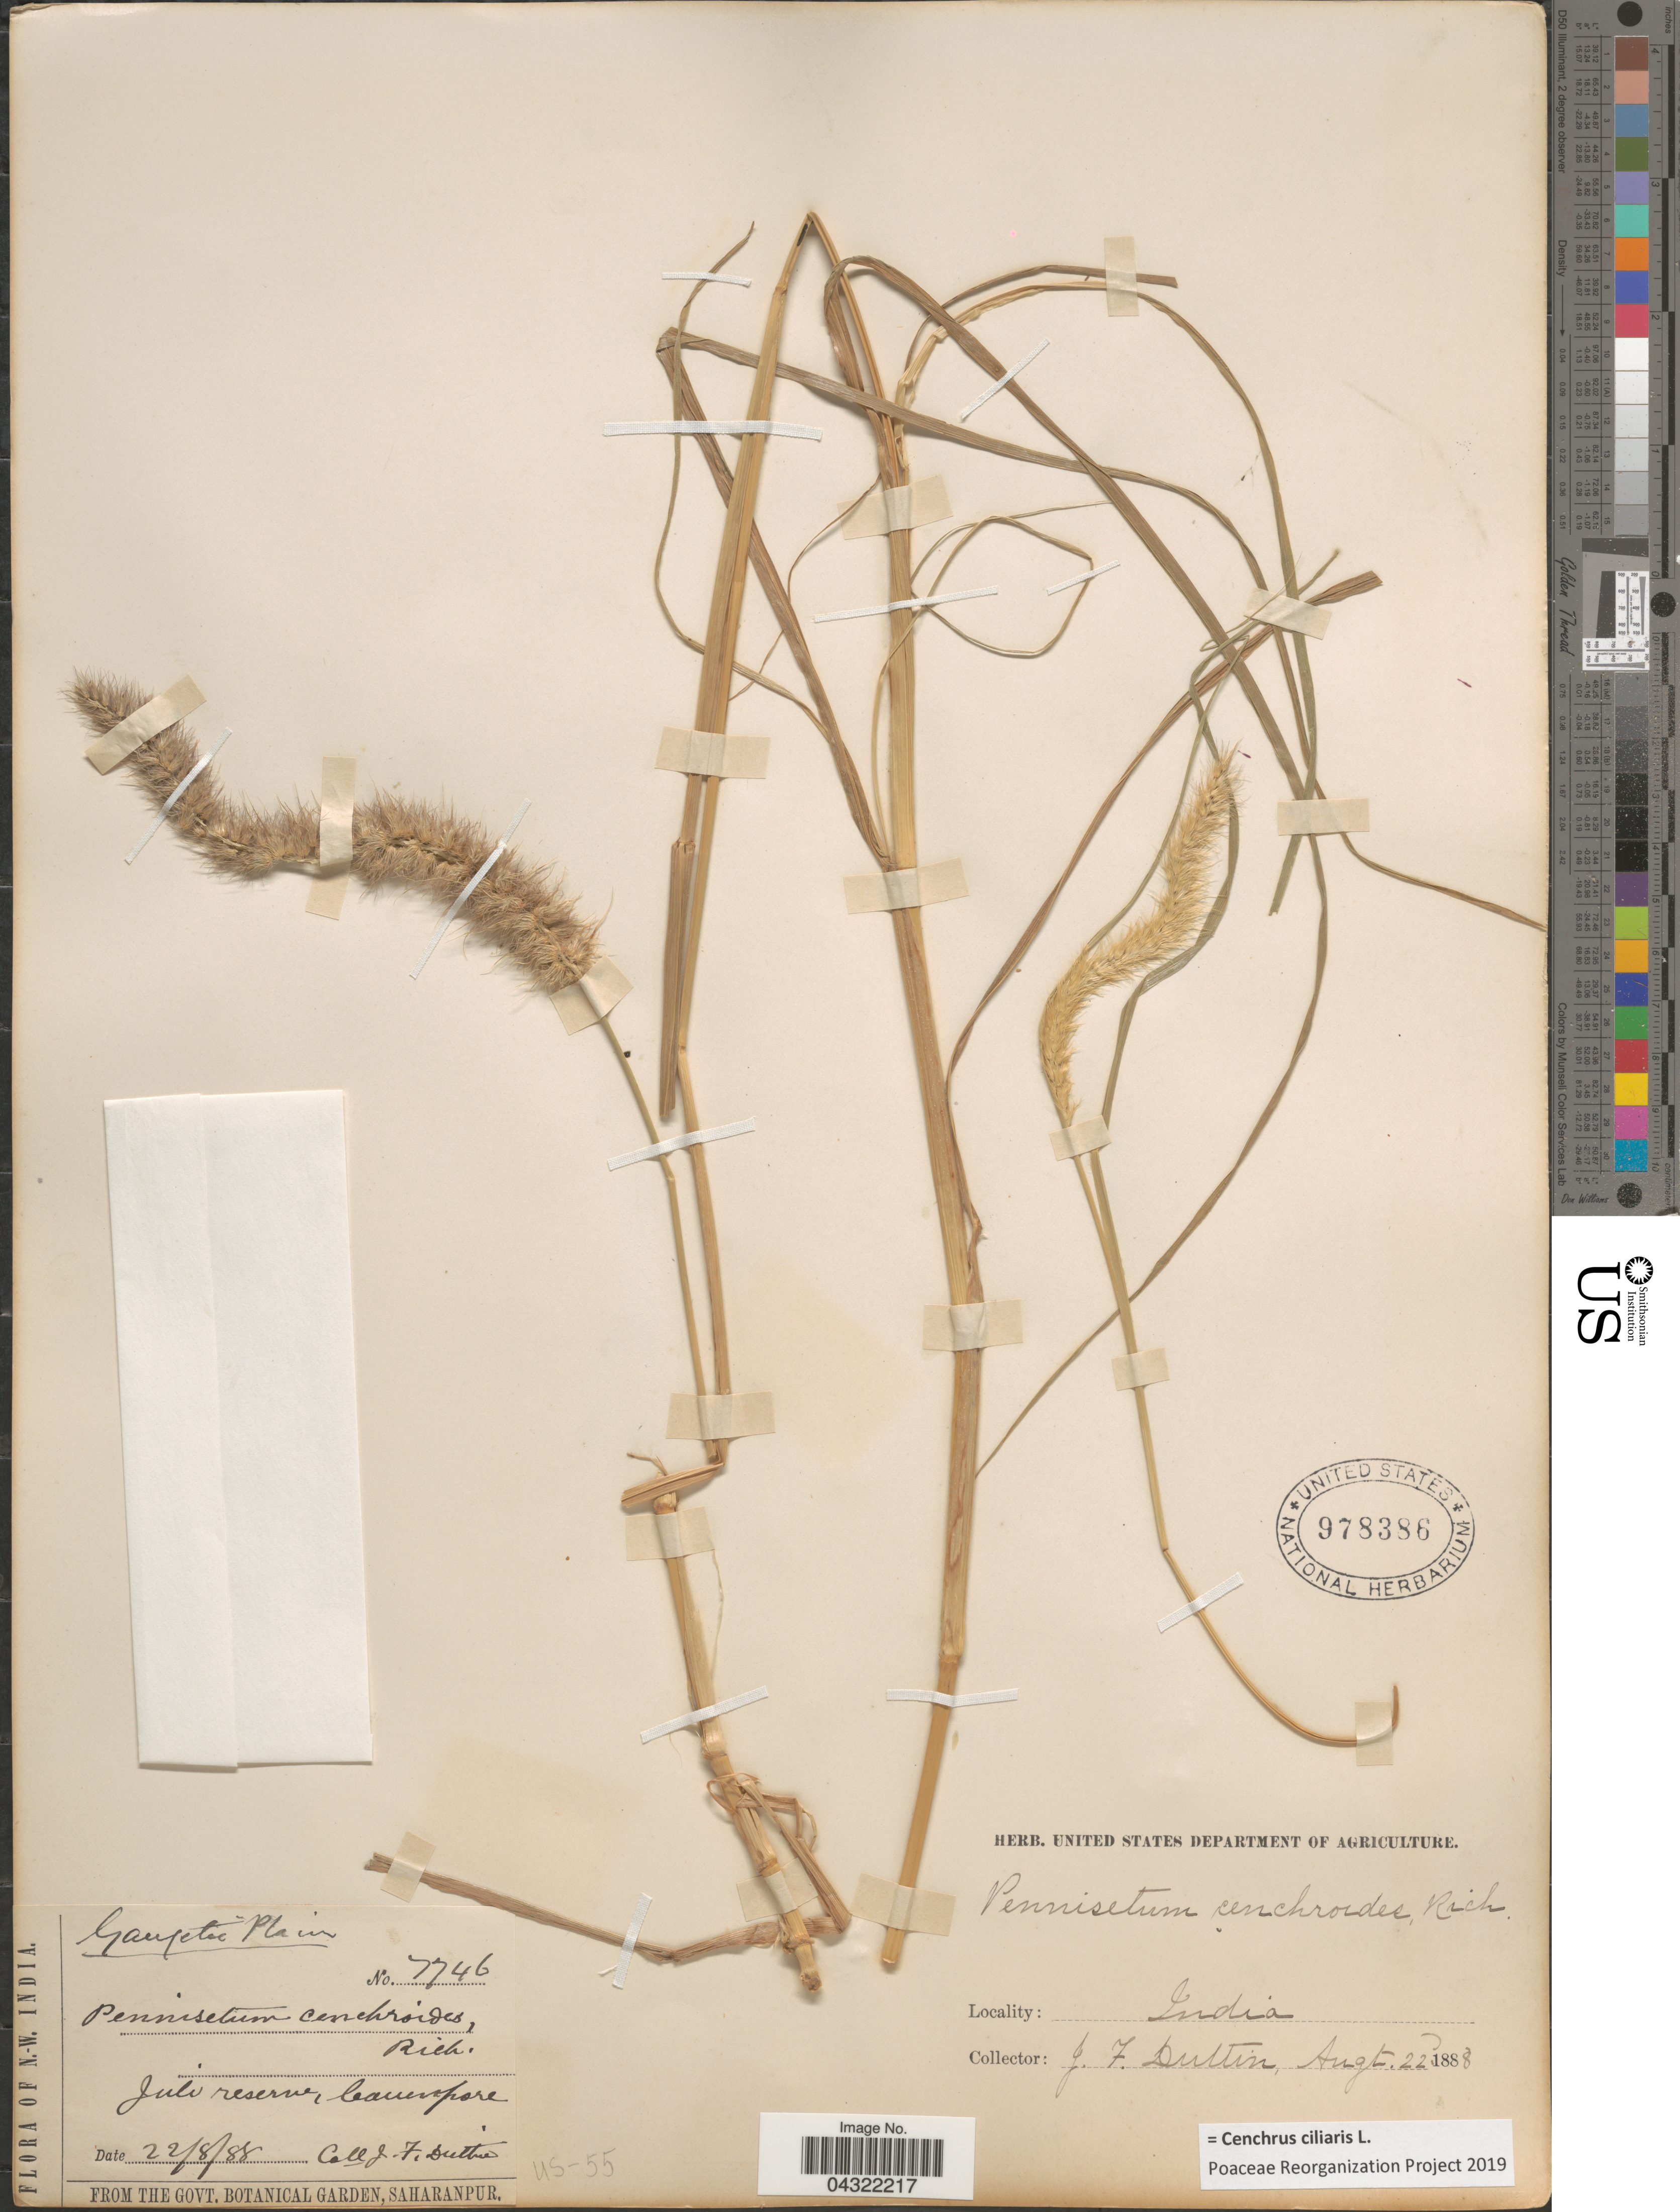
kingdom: Plantae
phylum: Tracheophyta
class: Liliopsida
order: Poales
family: Poaceae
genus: Cenchrus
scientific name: Cenchrus ciliaris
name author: L.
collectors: J. F. Duthie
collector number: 7746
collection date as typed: Transcribed d/m/y: 22/8/88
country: India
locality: N.W. India. Gangetic Plain. Juli reserve Cauwpore [interpreted].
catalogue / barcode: US 978386